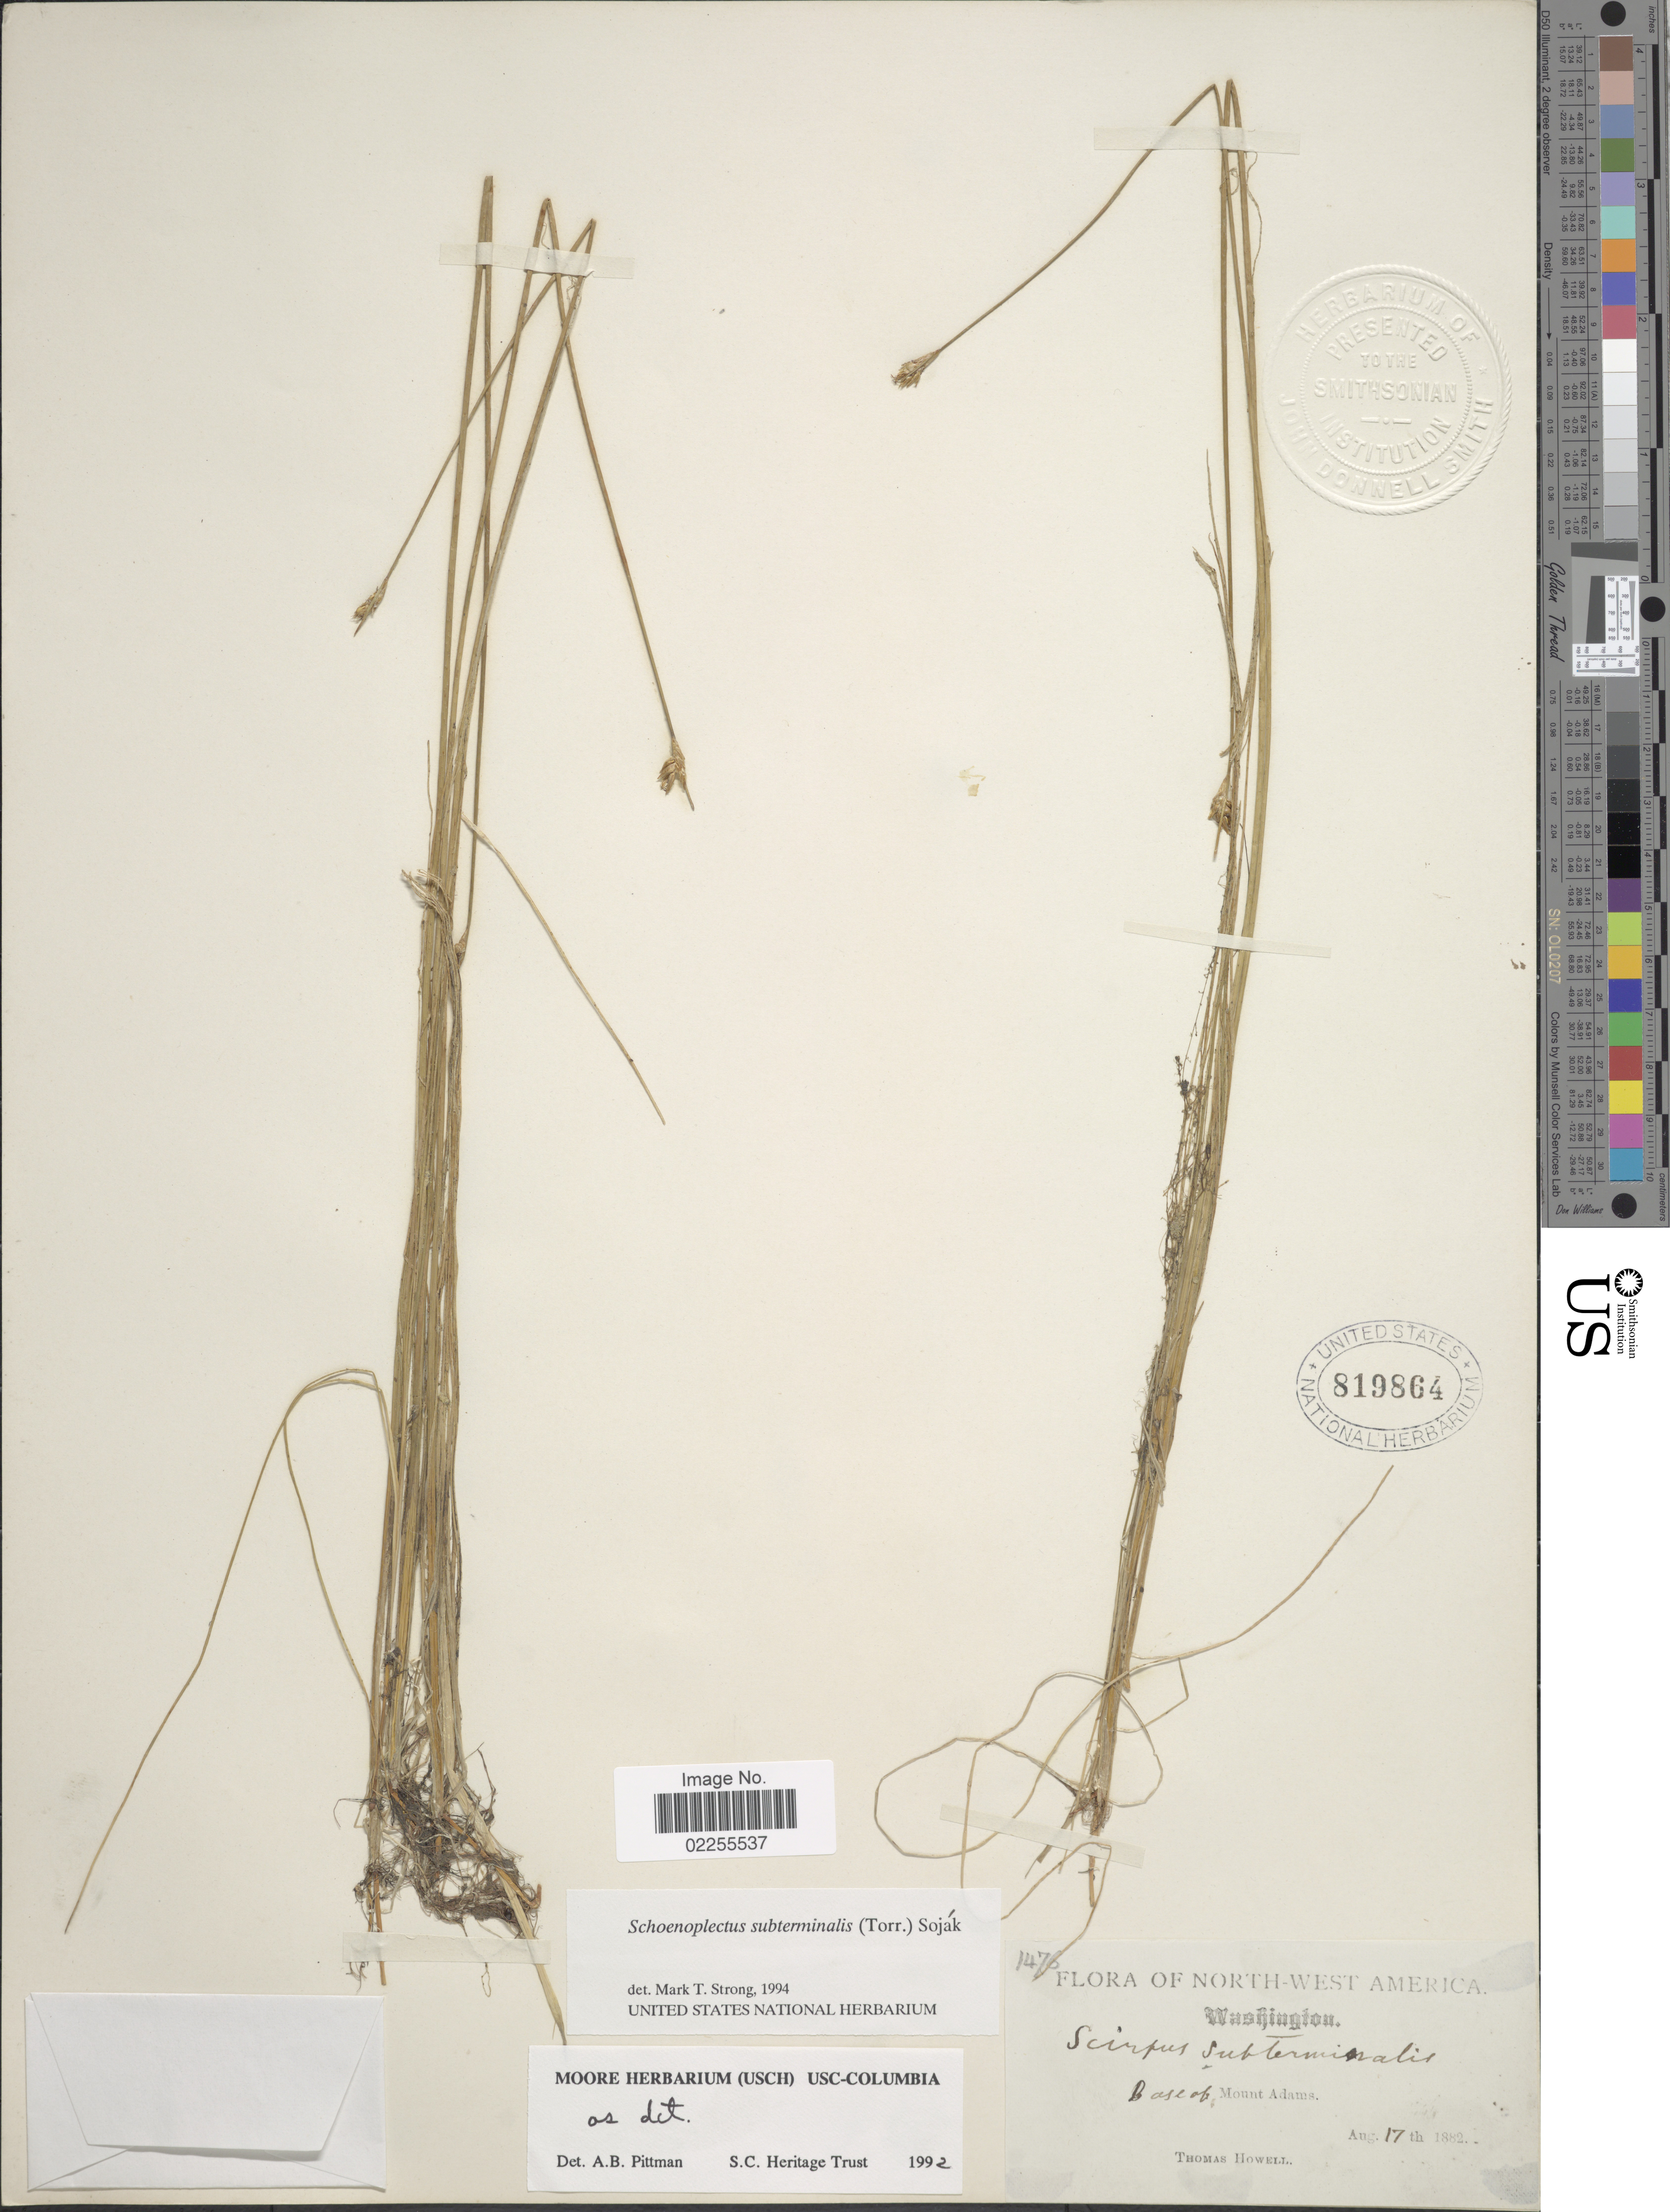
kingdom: Plantae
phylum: Tracheophyta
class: Liliopsida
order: Poales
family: Cyperaceae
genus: Schoenoplectus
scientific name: Schoenoplectus subterminalis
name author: (Torr.) Soják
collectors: T. Howell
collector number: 147!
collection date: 1882-08-17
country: United States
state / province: Washington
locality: Base of Mount Adama.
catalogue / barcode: US 819864